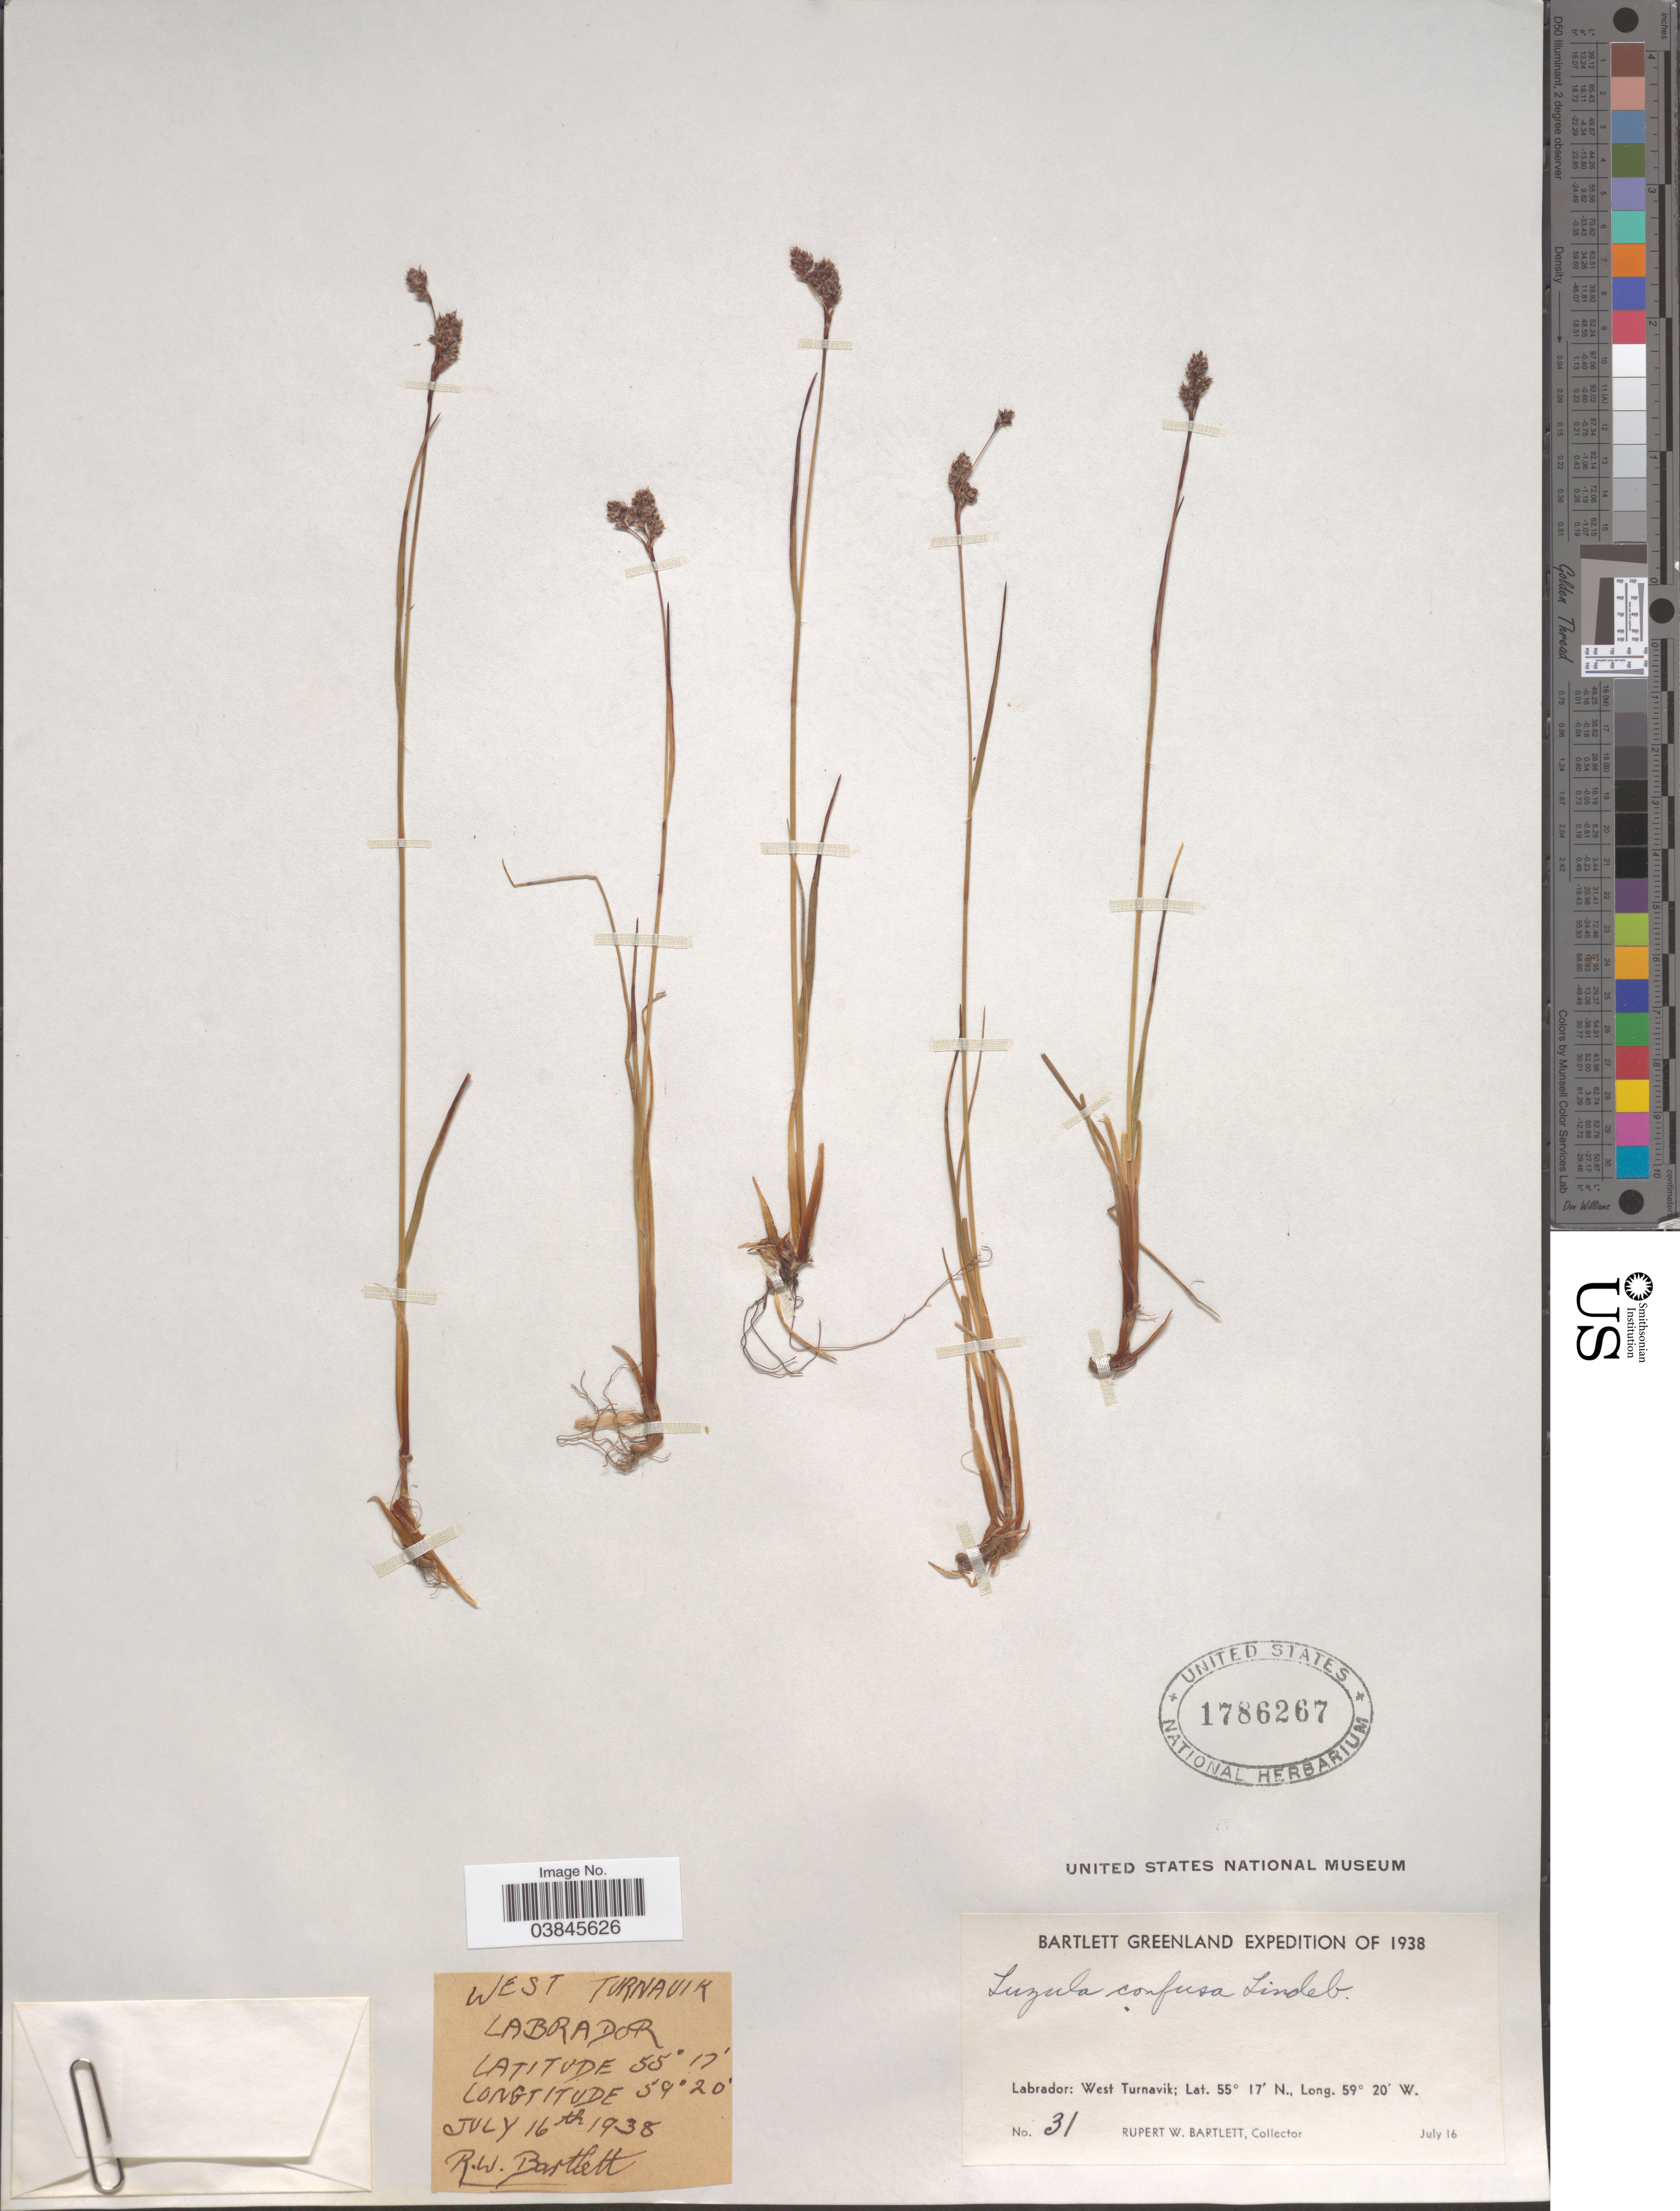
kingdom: Plantae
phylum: Tracheophyta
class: Liliopsida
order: Poales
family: Juncaceae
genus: Luzula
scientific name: Luzula confusa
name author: Lindeb.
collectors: R. W. Bartlett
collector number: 31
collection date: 1938-07-16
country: Canada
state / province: Newfoundland and Labrador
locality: Bartlett Greenland. Labrador: West Turnavik.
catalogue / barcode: US 1786267